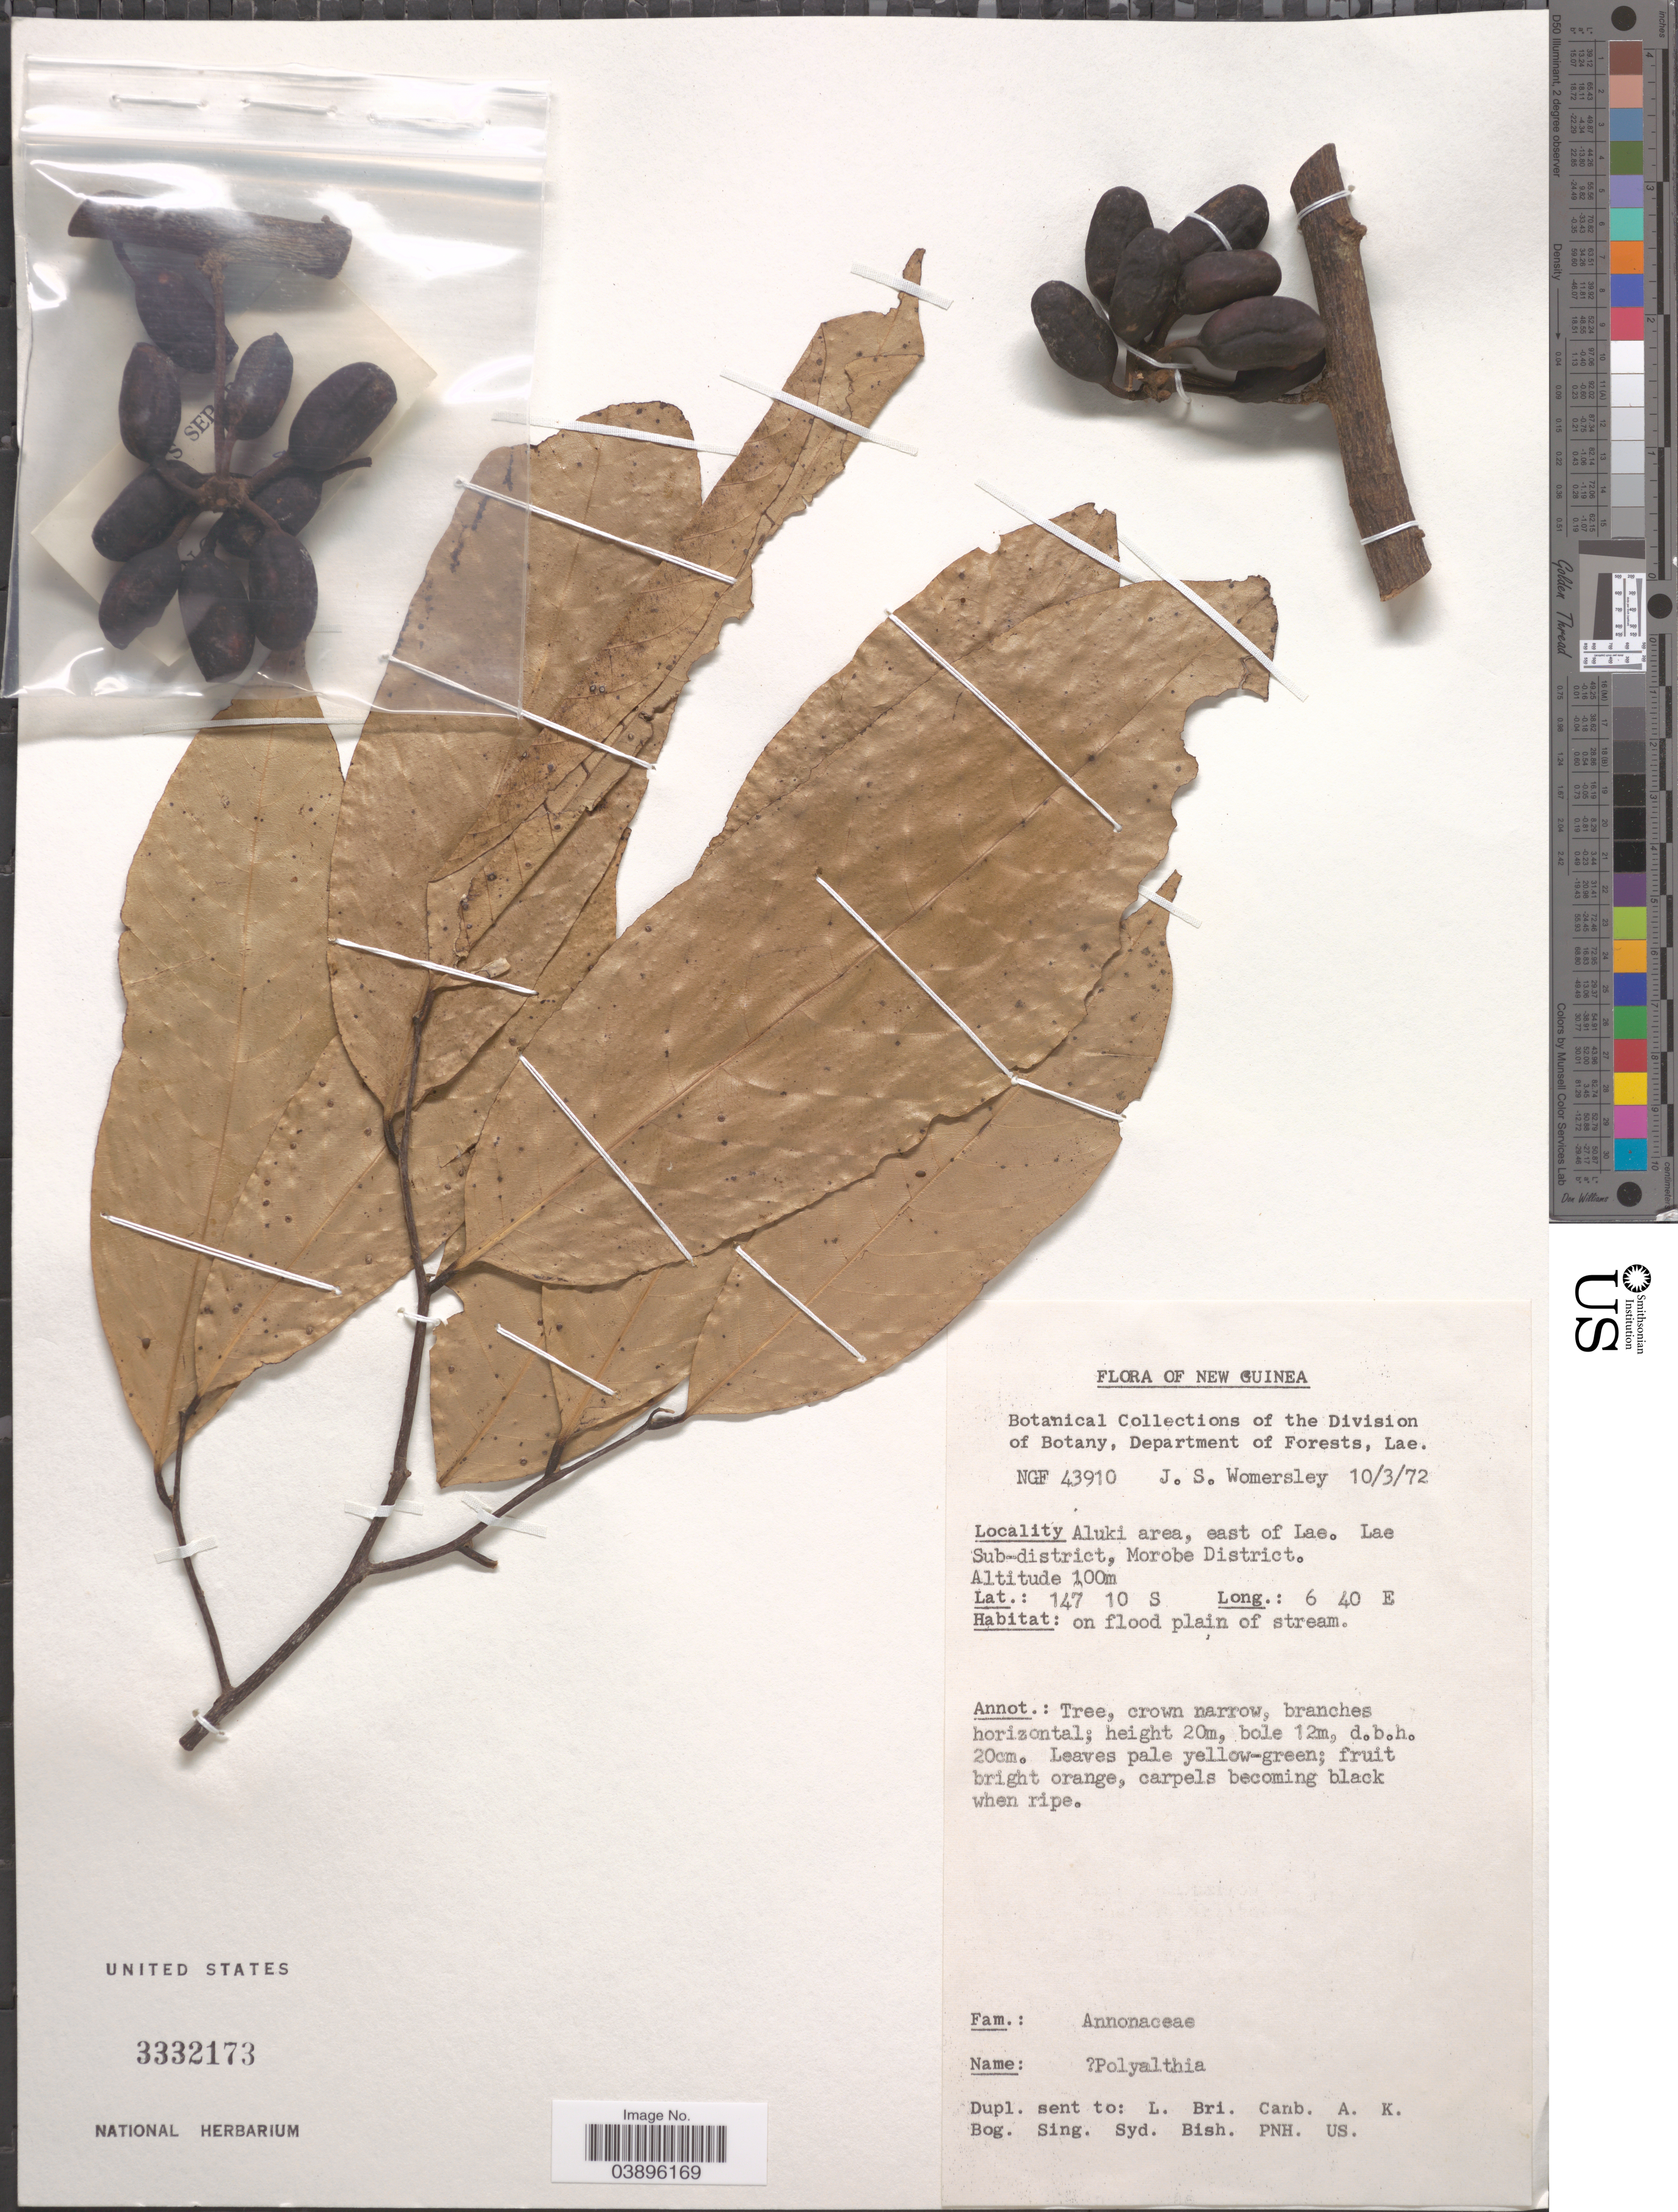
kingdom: Plantae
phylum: Tracheophyta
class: Magnoliopsida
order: Magnoliales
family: Annonaceae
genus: Polyalthia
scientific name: Polyalthia sp.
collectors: J. S. Womersley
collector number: NGF43910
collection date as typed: Transcribed d/m/y: 10/3/72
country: Papua New Guinea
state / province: Morobe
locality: New Guinea. Aluki area, east of Lae. Lae Sub-district, Morobe District.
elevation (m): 100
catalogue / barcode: US 3332173